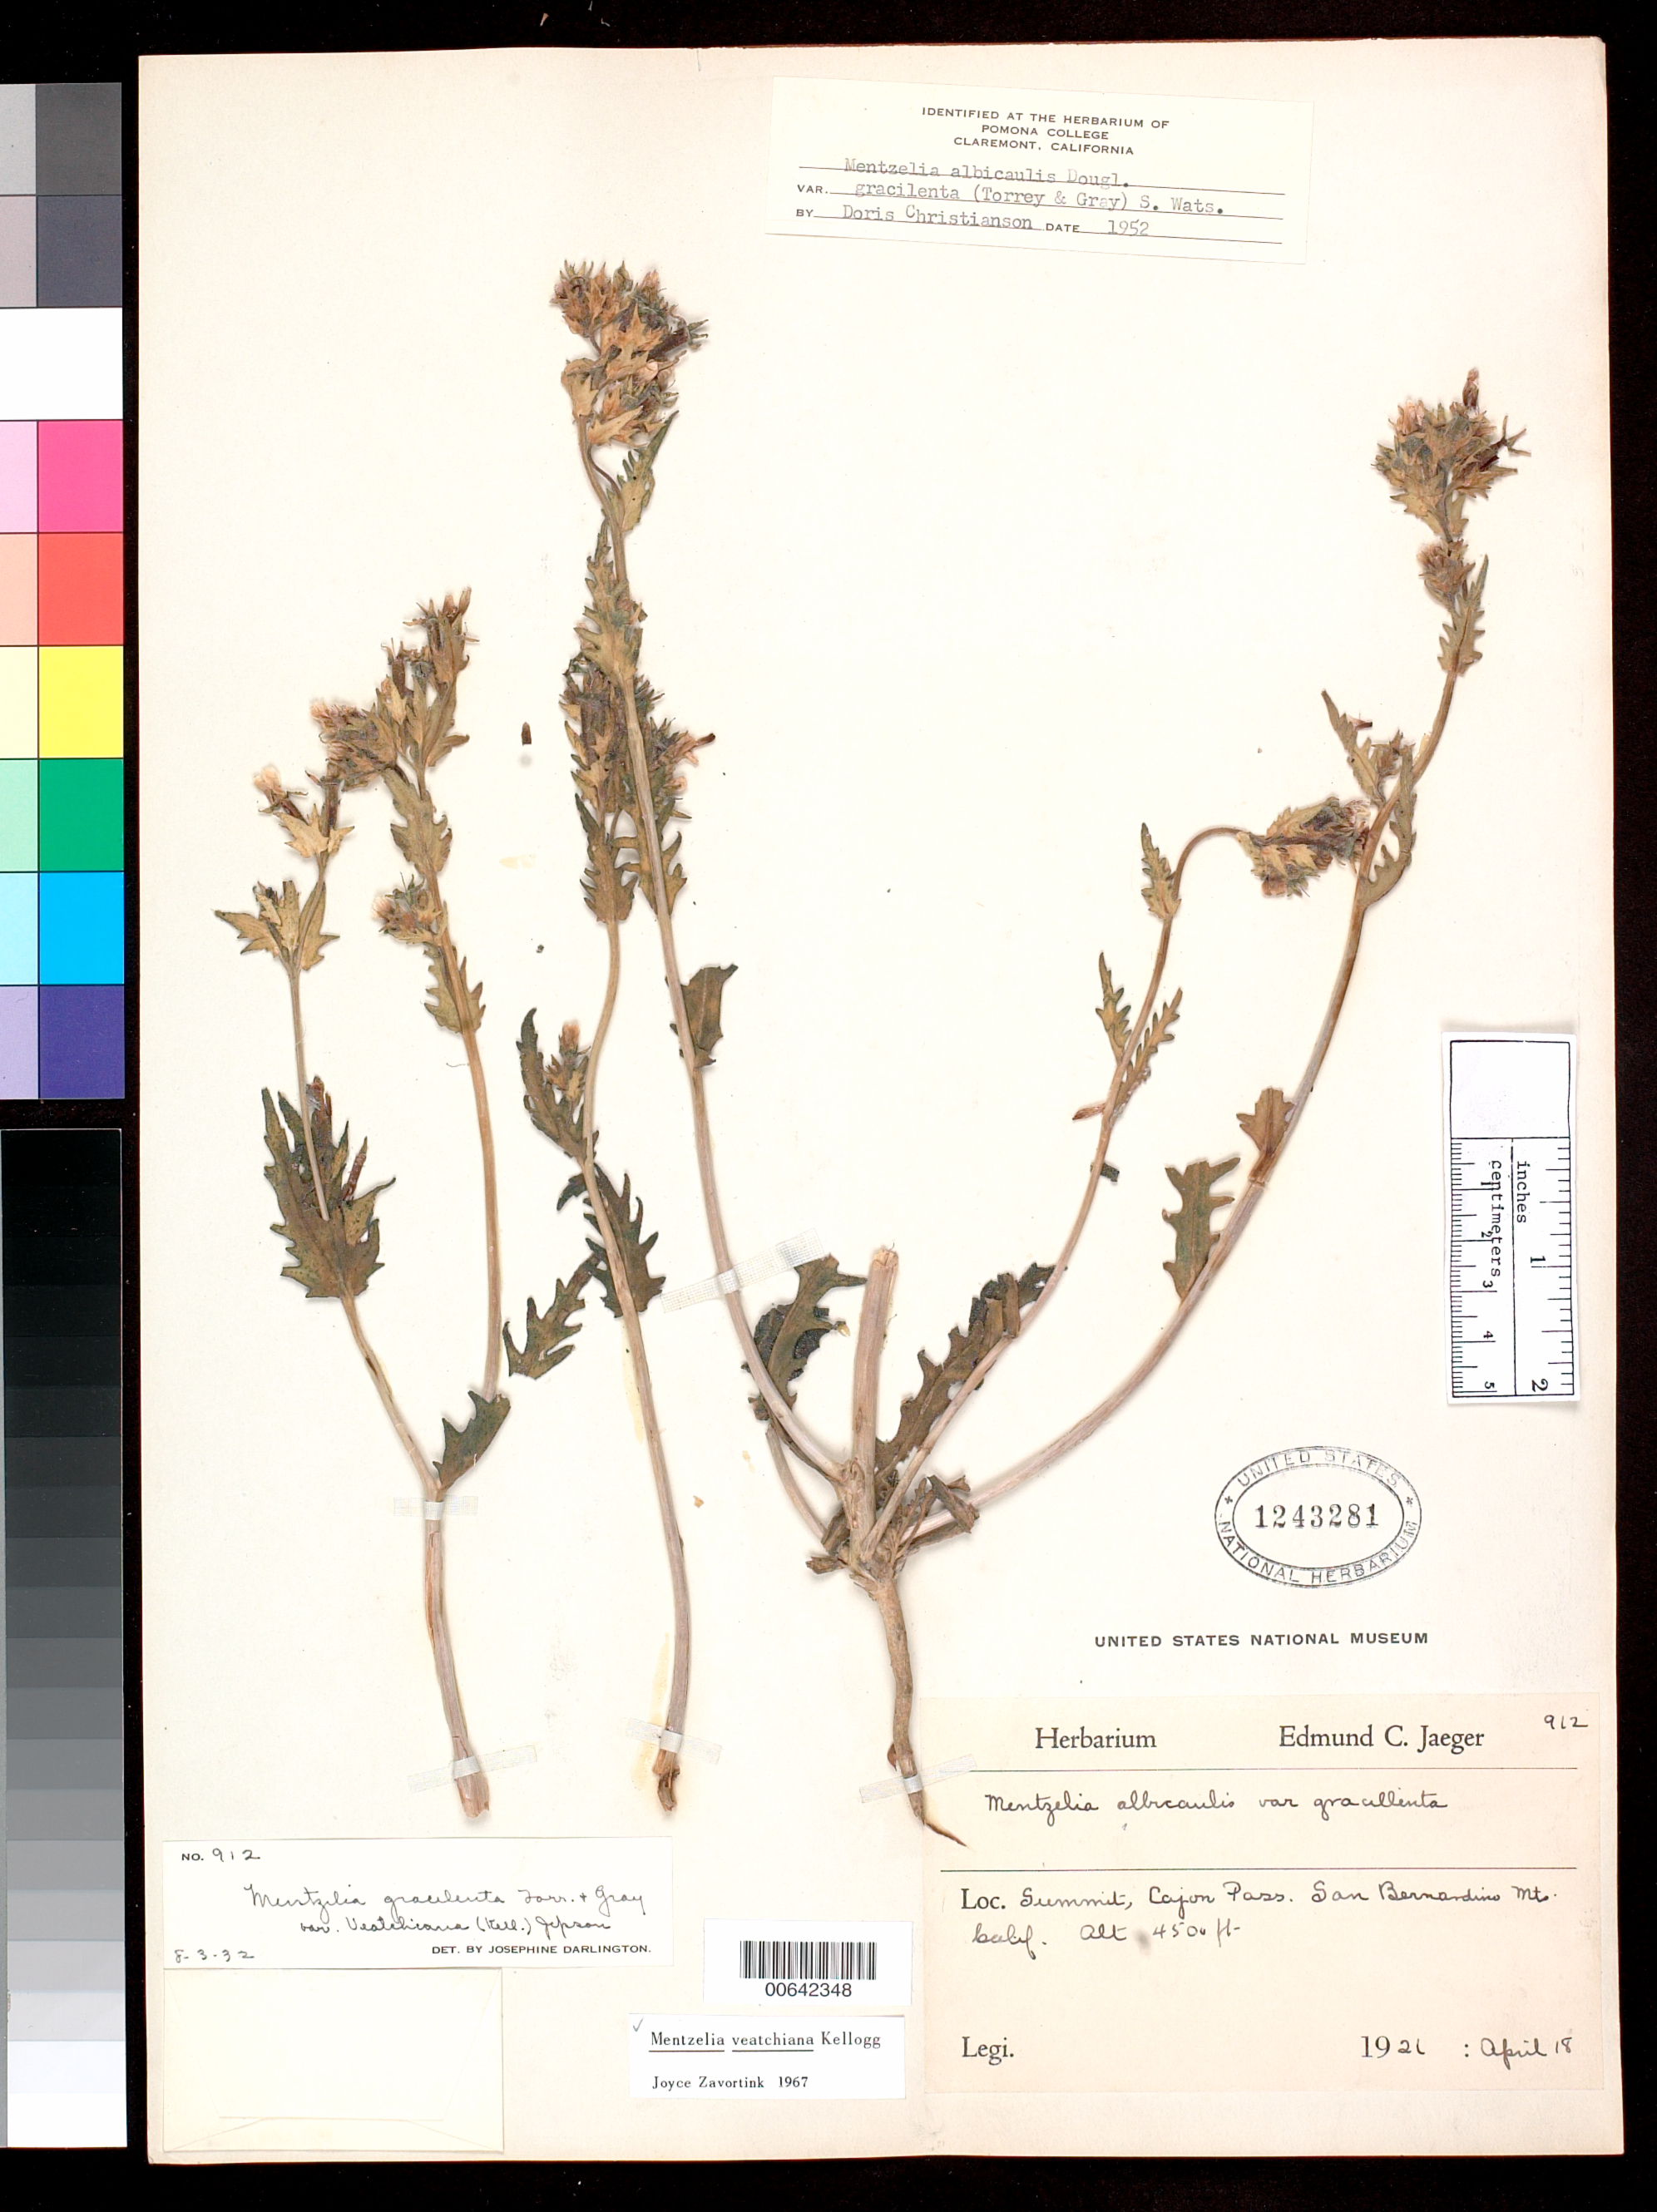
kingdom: Plantae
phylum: Tracheophyta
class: Magnoliopsida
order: Cornales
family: Loasaceae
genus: Mentzelia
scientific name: Mentzelia veatchiana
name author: Kellogg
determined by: Zavortink, J. E.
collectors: E. Jaeger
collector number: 912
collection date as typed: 18 Apr 1921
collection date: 1921-04-18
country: United States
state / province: California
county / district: San Bernardino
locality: Summit, Cajon Pass, San Bernardino Mts.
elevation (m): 1372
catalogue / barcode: US 1243281